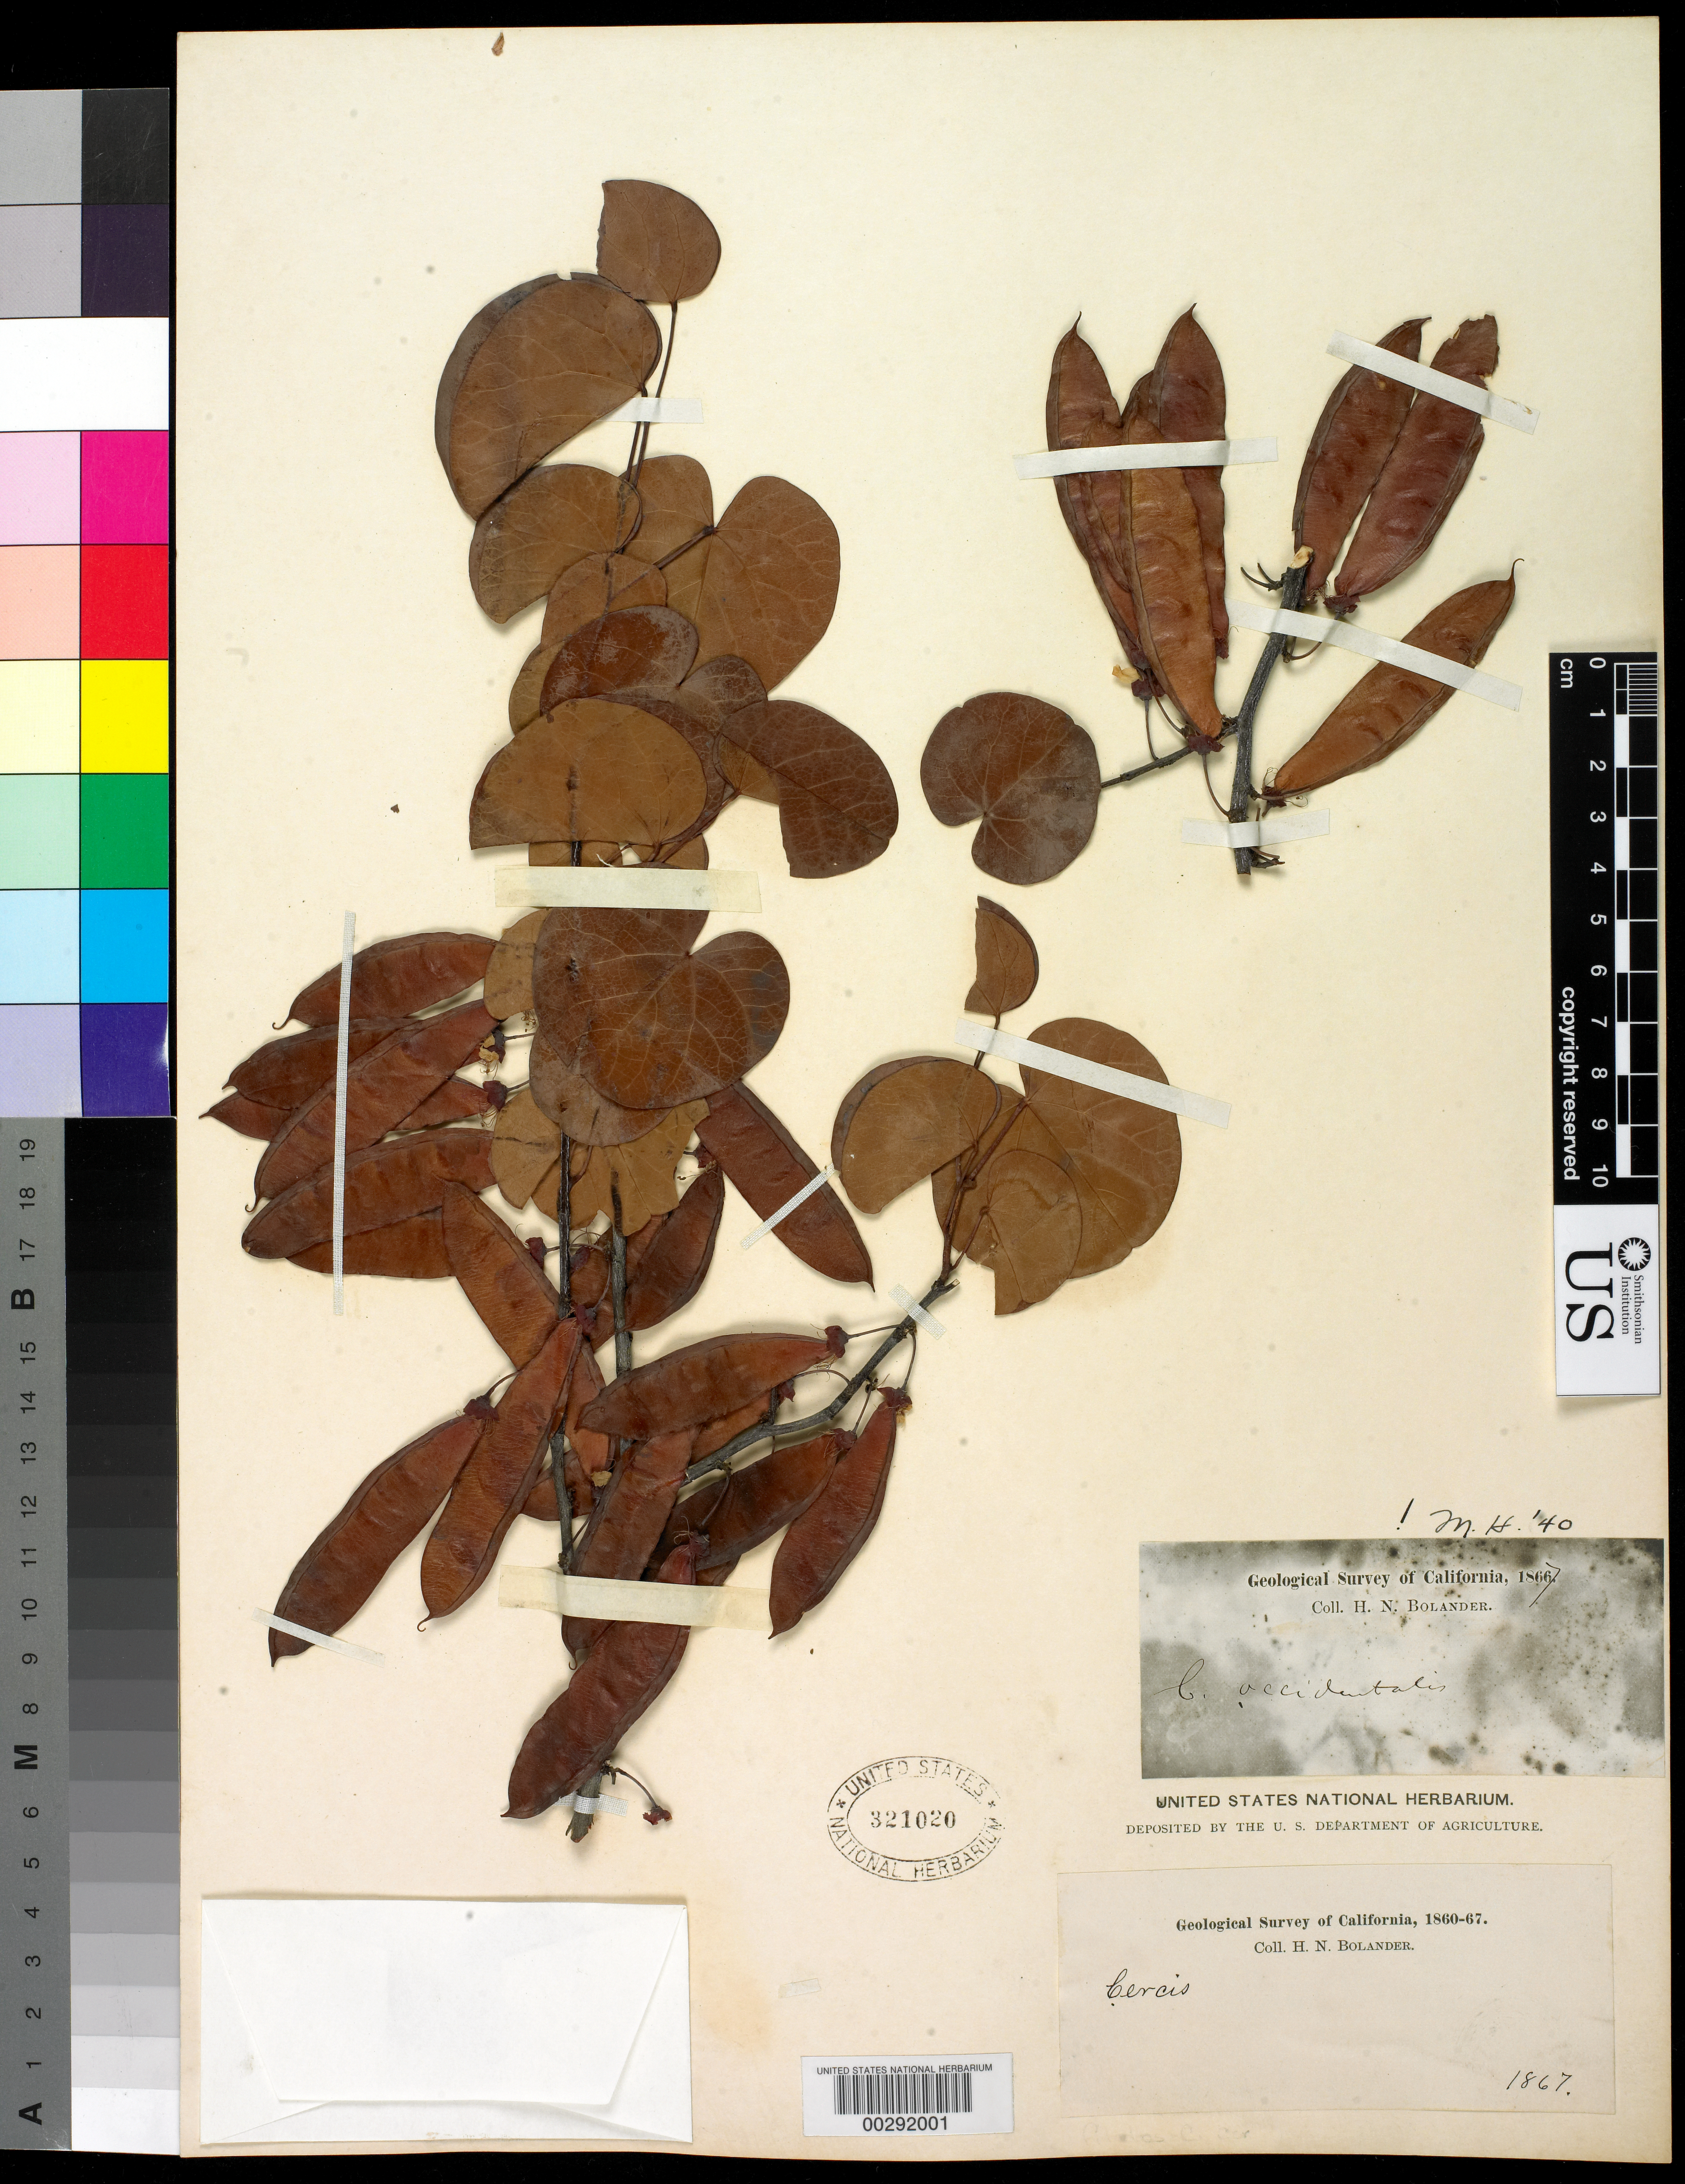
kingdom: Plantae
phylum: Tracheophyta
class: Magnoliopsida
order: Fabales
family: Fabaceae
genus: Cercis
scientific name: Cercis occidentalis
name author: Torr. ex A. Gray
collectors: H. Bolander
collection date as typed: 1867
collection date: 1867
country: United States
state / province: California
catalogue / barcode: US 321020